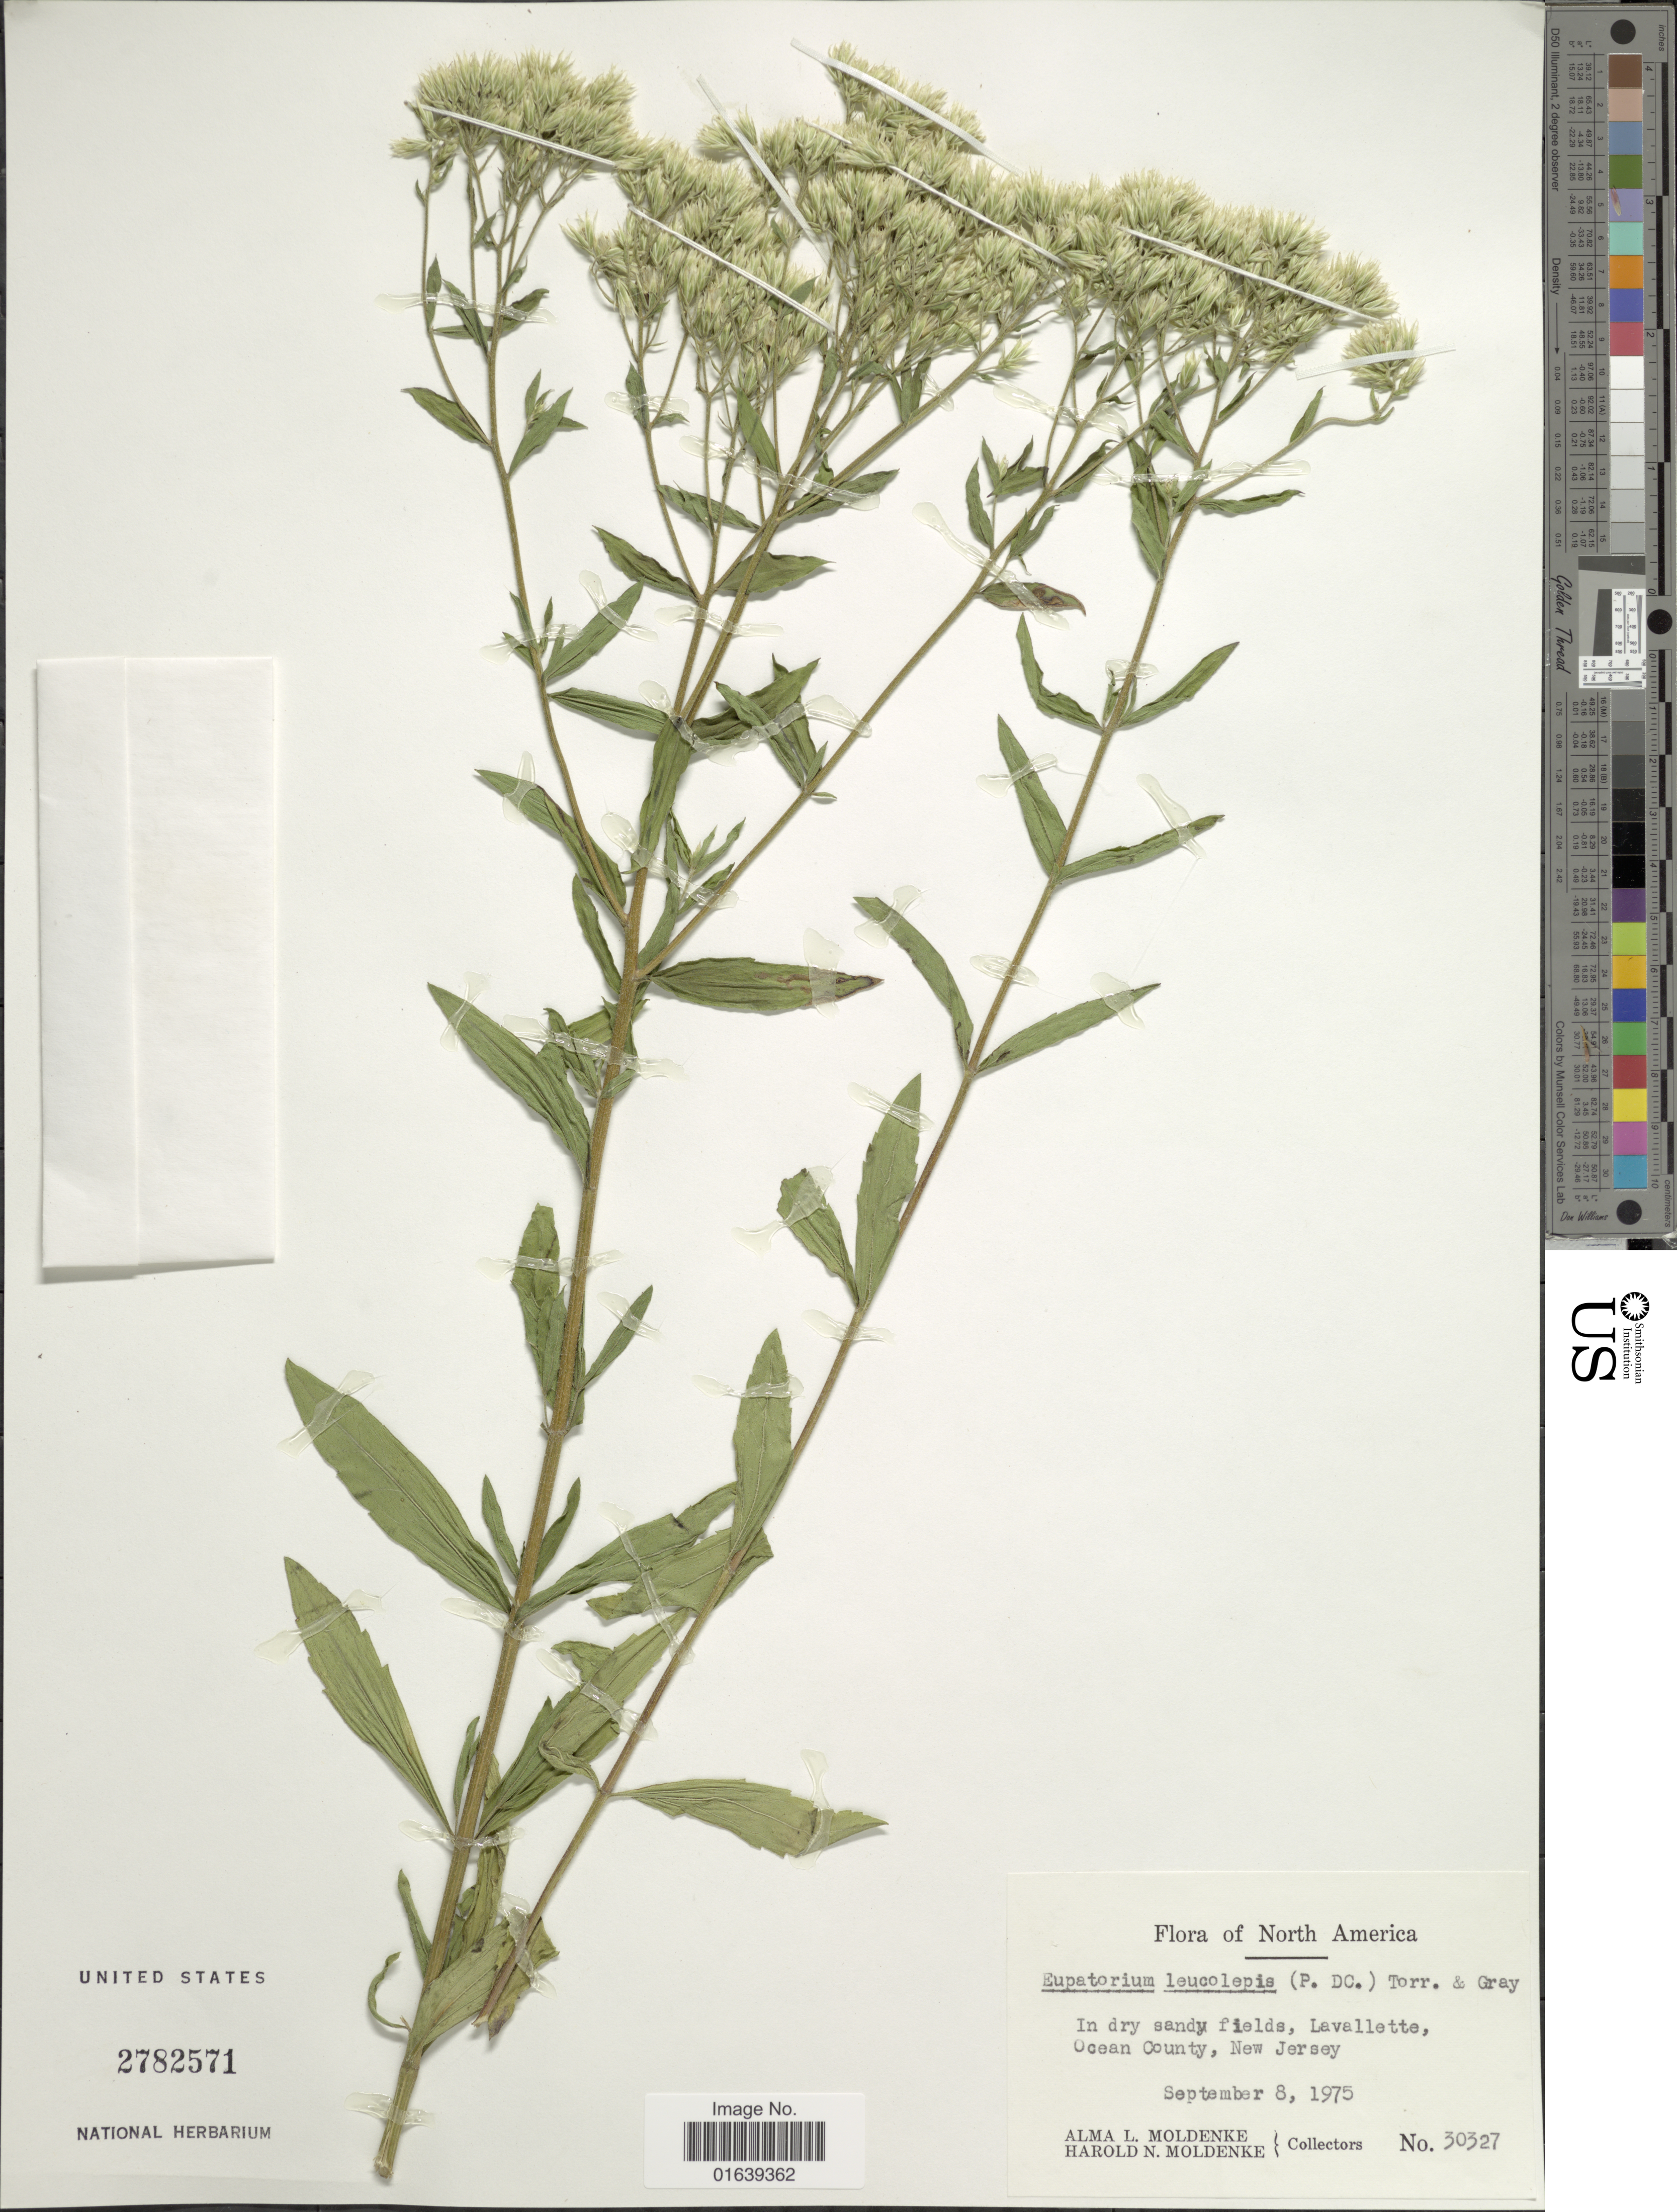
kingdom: Plantae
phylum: Tracheophyta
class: Magnoliopsida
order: Asterales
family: Asteraceae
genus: Eupatorium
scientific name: Eupatorium leucolepis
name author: (DC.) Torr. & A. Gray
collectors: A. L. Moldenke & H. N. Moldenke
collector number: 30327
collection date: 1975-09-08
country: United States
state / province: New Jersey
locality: In dry sandy fields, Lavallette, Ocean County, New Jersey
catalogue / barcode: US 2782571